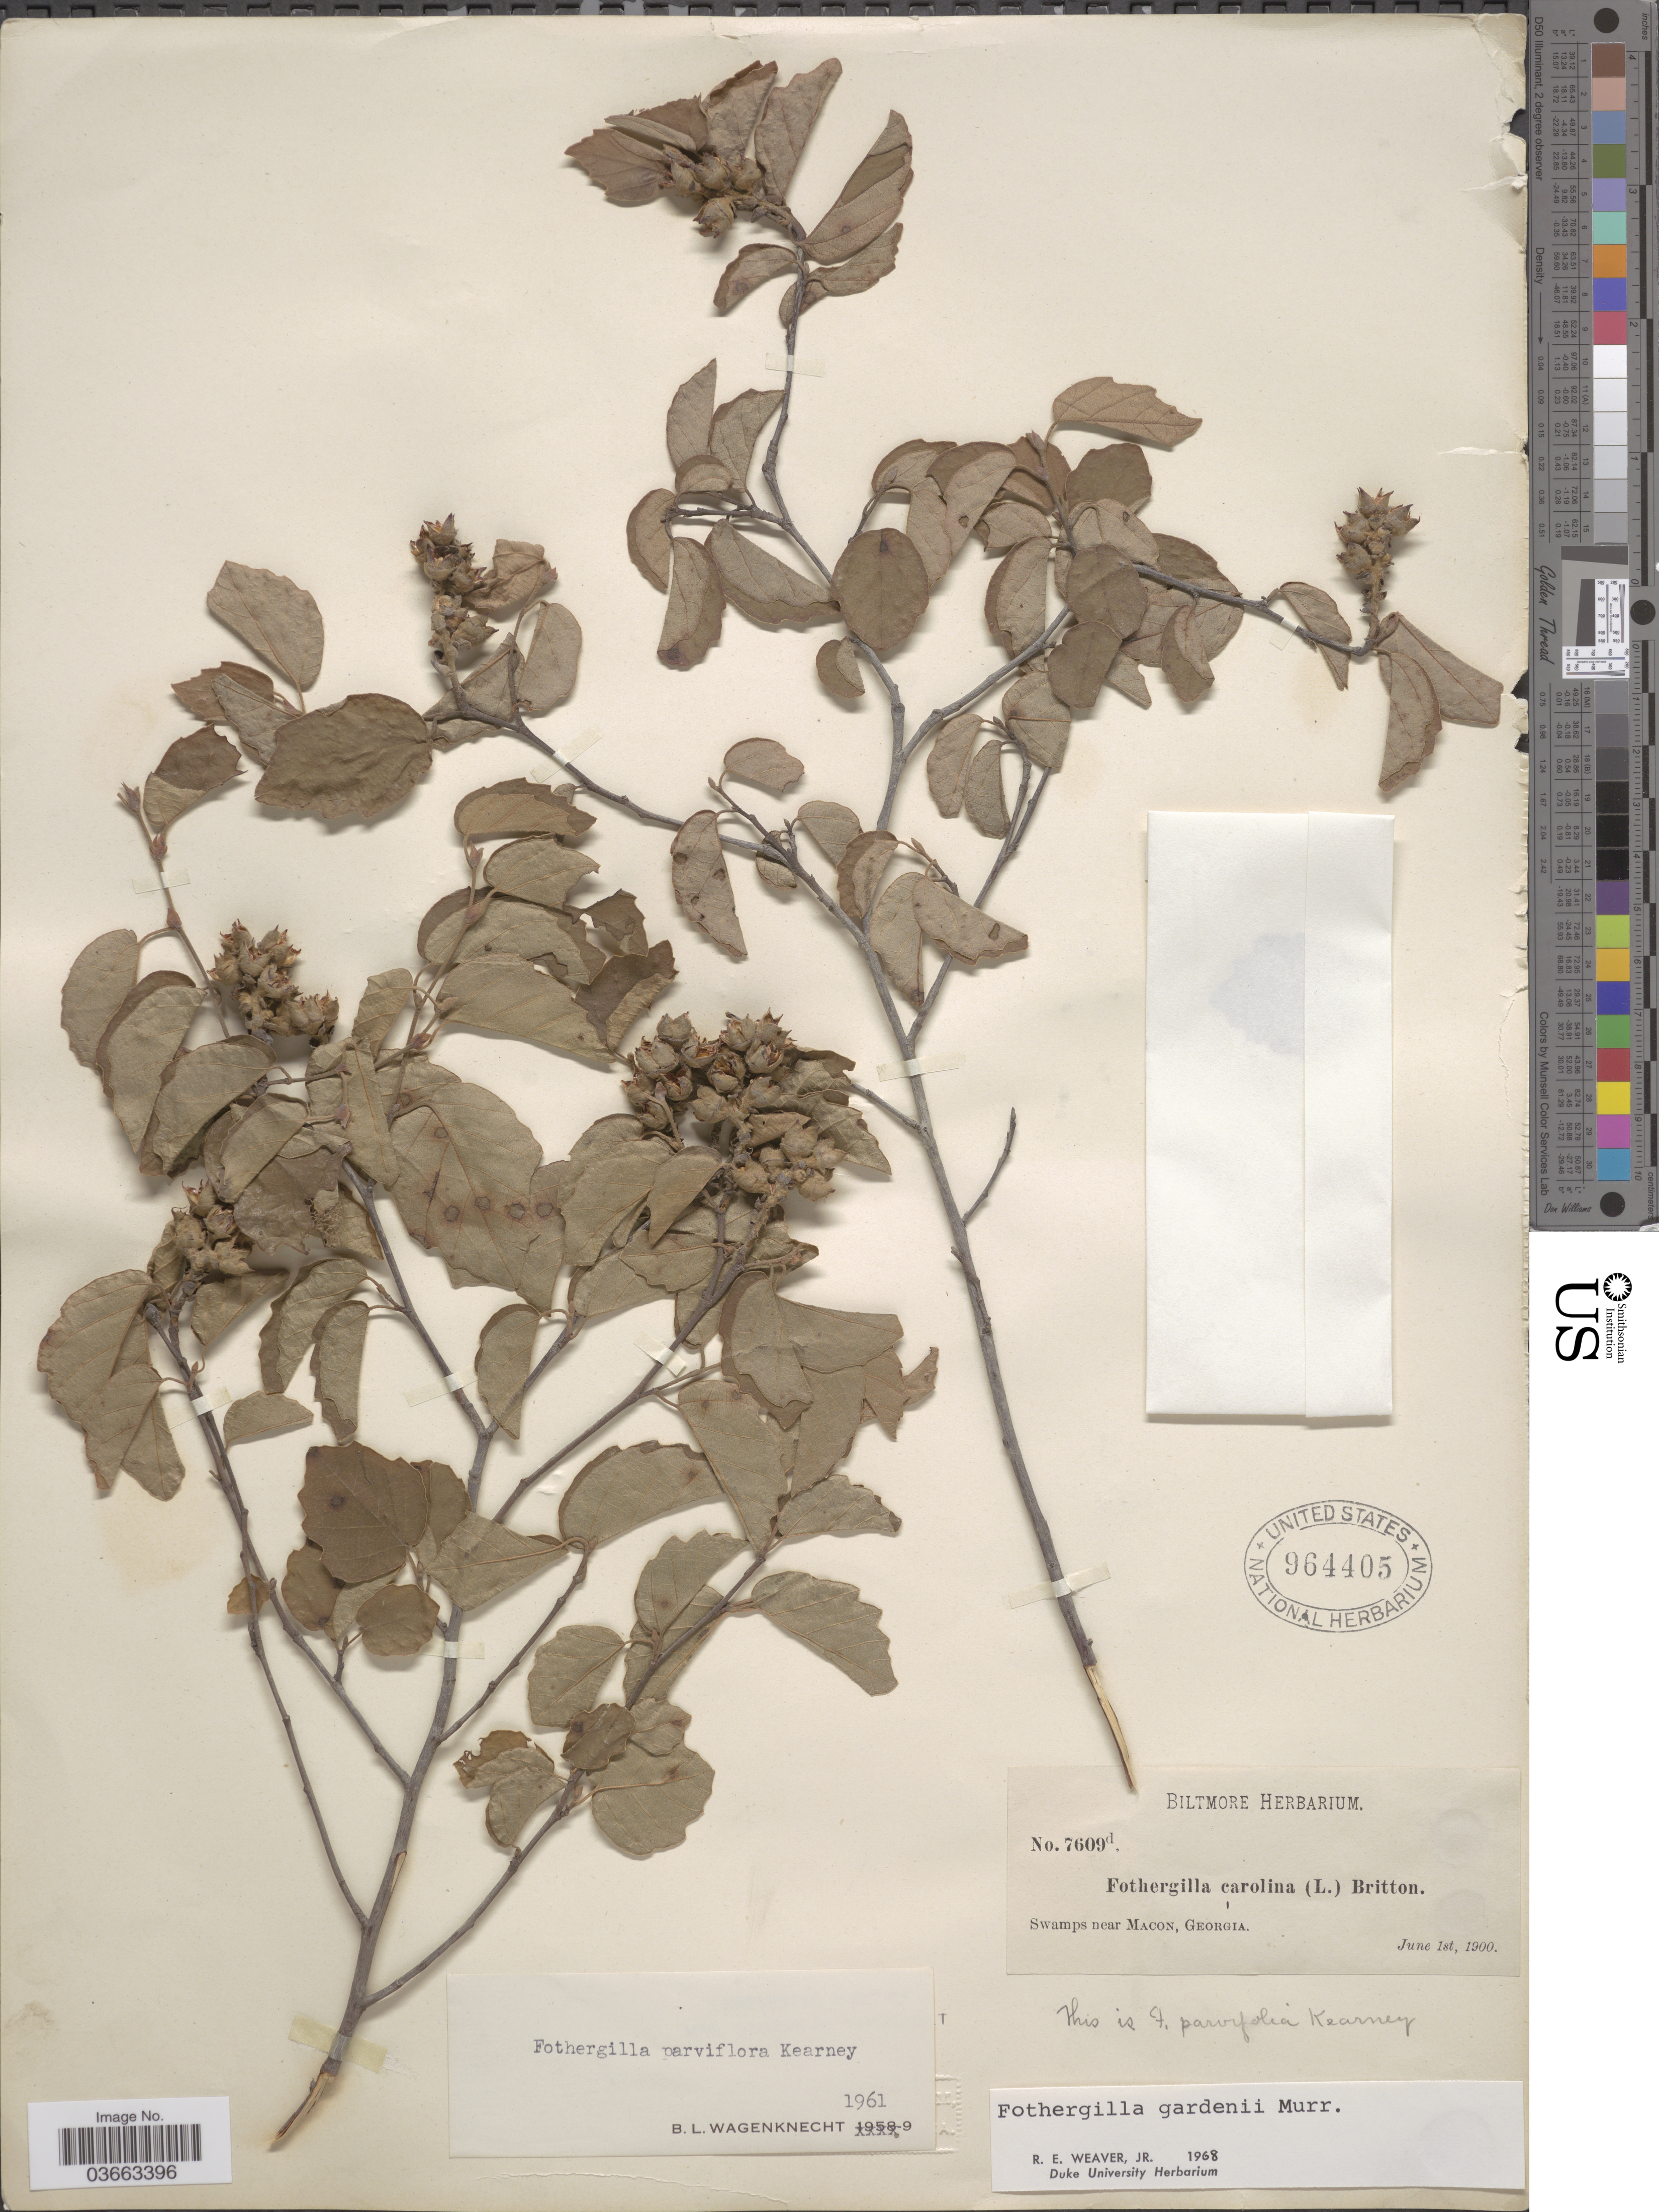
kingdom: Plantae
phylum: Tracheophyta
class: Magnoliopsida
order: Saxifragales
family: Hamamelidaceae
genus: Fothergilla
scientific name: Fothergilla gardenii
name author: L.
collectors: ex herb. Biltmore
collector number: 7609d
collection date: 1900-06-01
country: United States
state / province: Georgia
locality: Swamps near Macon.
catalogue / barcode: US 964405